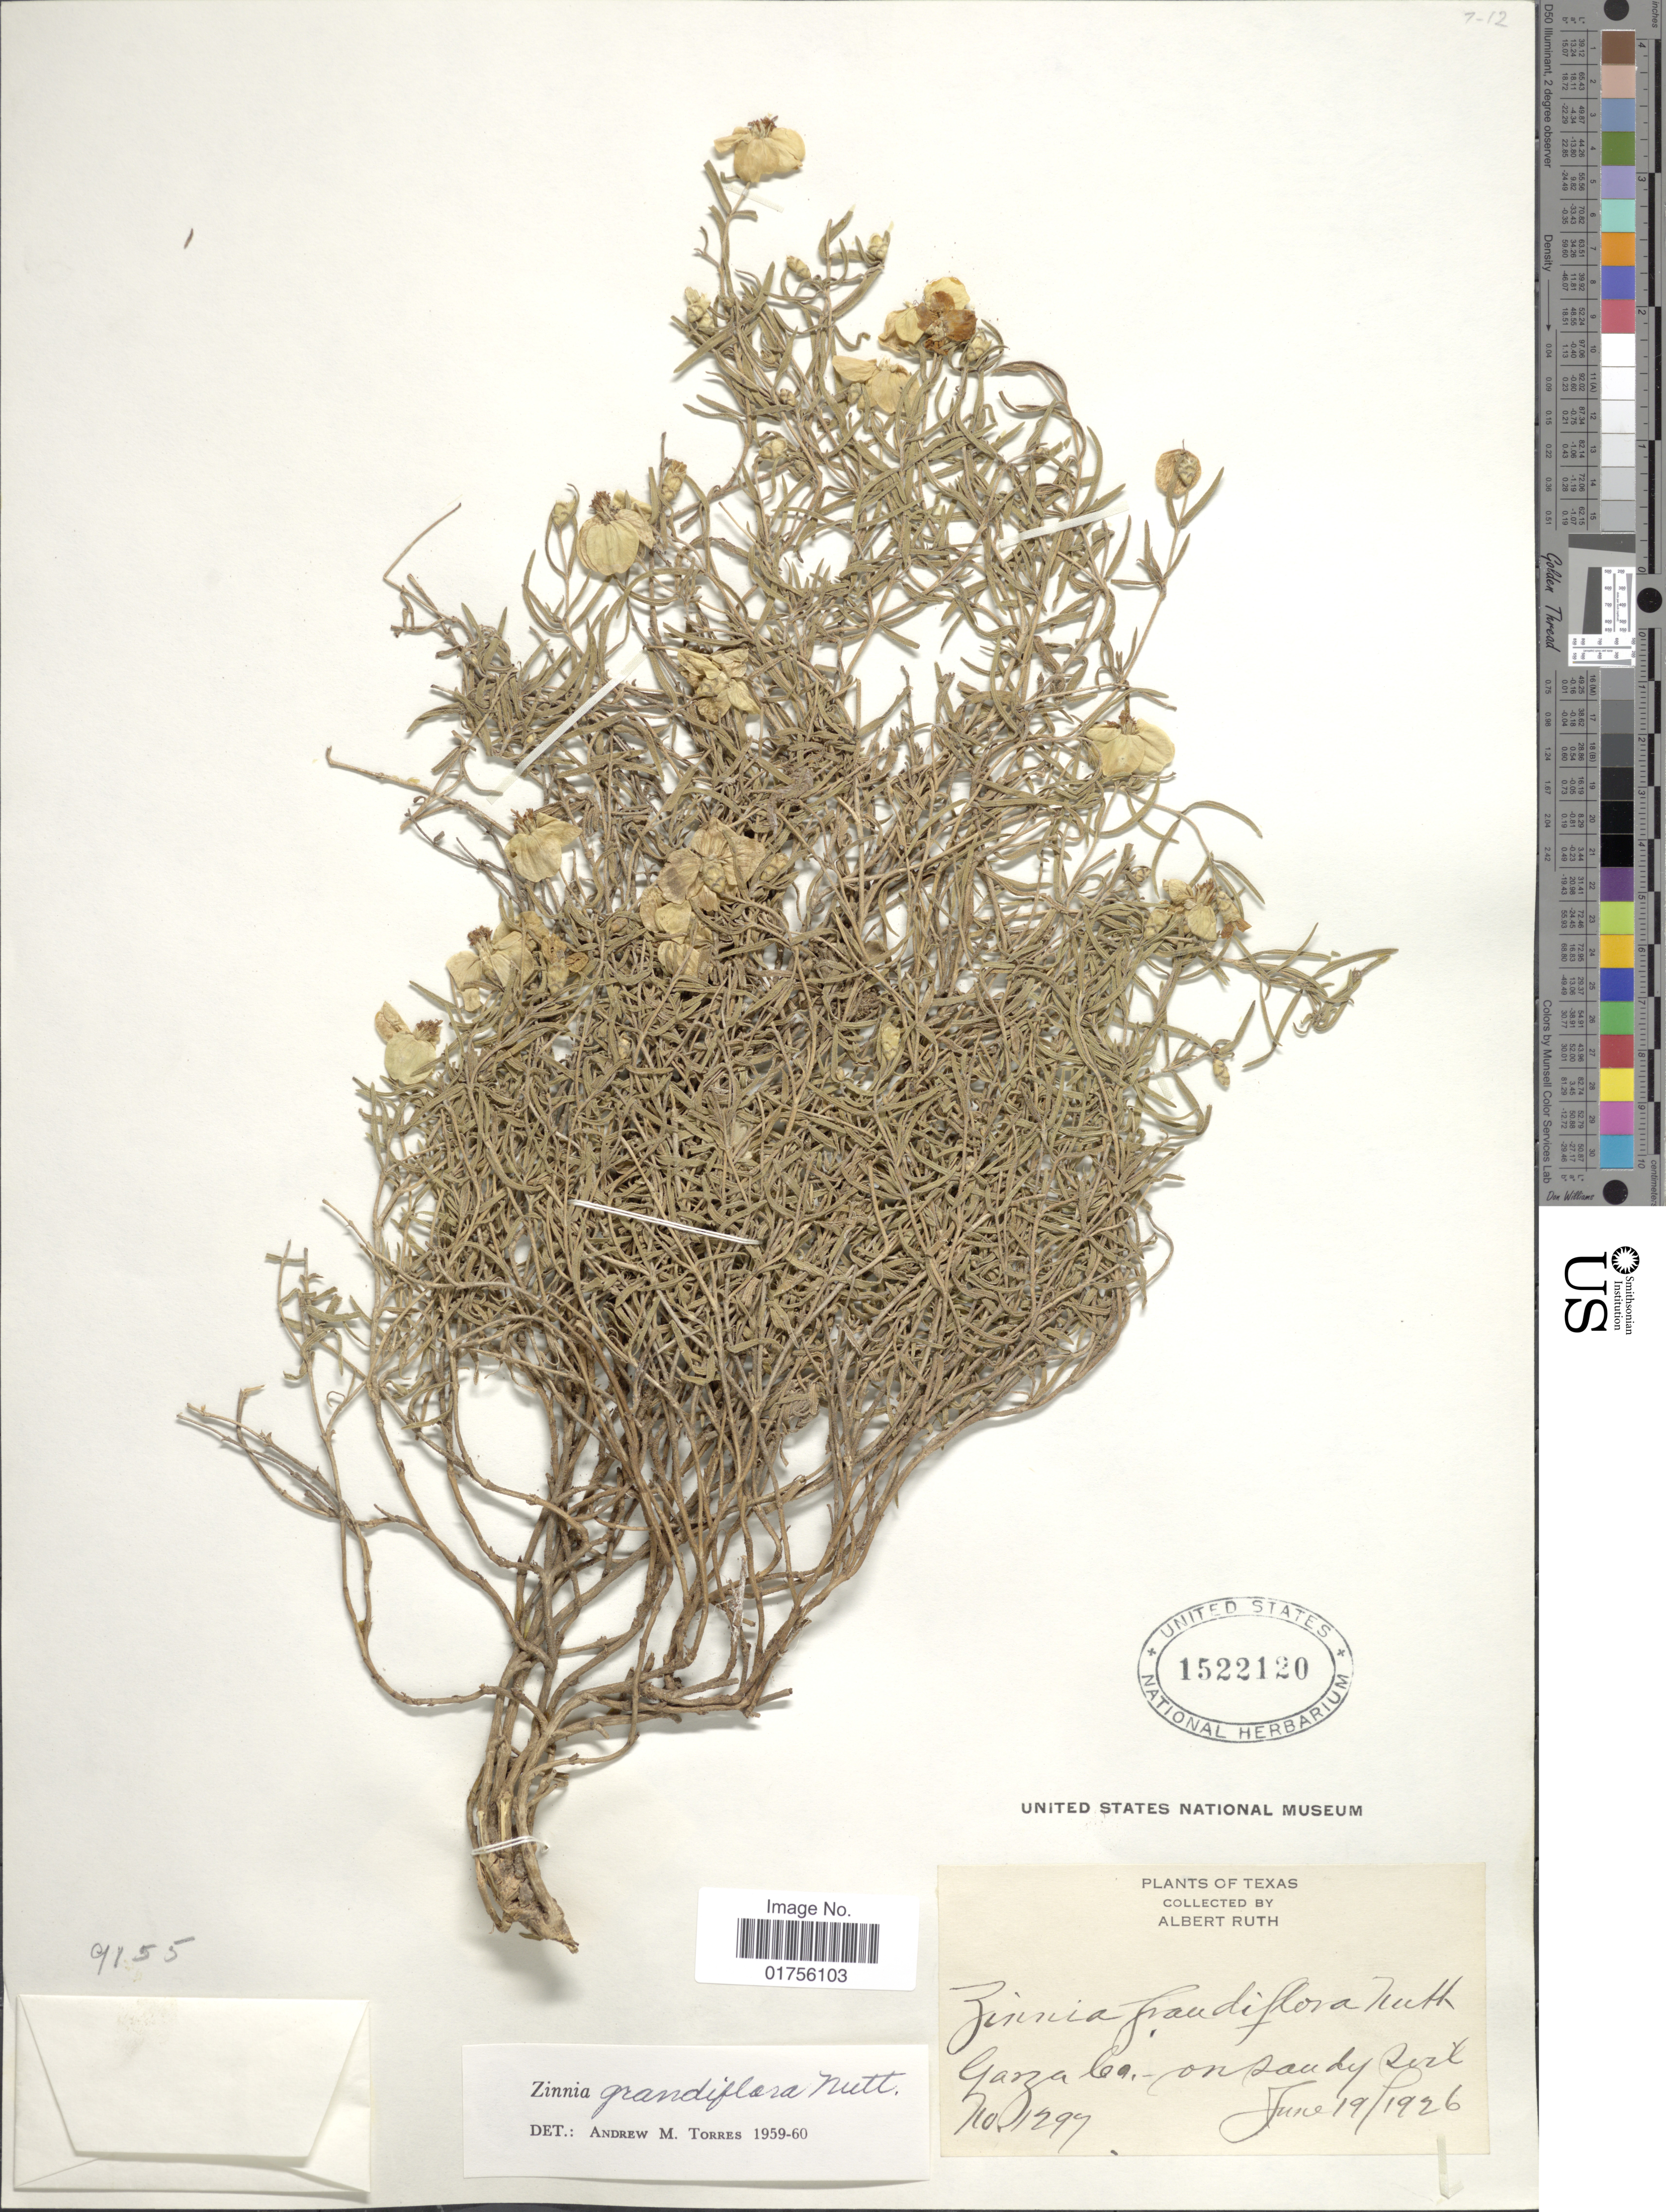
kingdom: Plantae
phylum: Tracheophyta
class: Magnoliopsida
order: Asterales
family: Asteraceae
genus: Zinnia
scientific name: Zinnia grandiflora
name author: Nutt.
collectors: A. Ruth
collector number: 1299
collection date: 1926-06-19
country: United States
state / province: Texas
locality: Garza Co., on sandy soil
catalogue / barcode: US 1522120